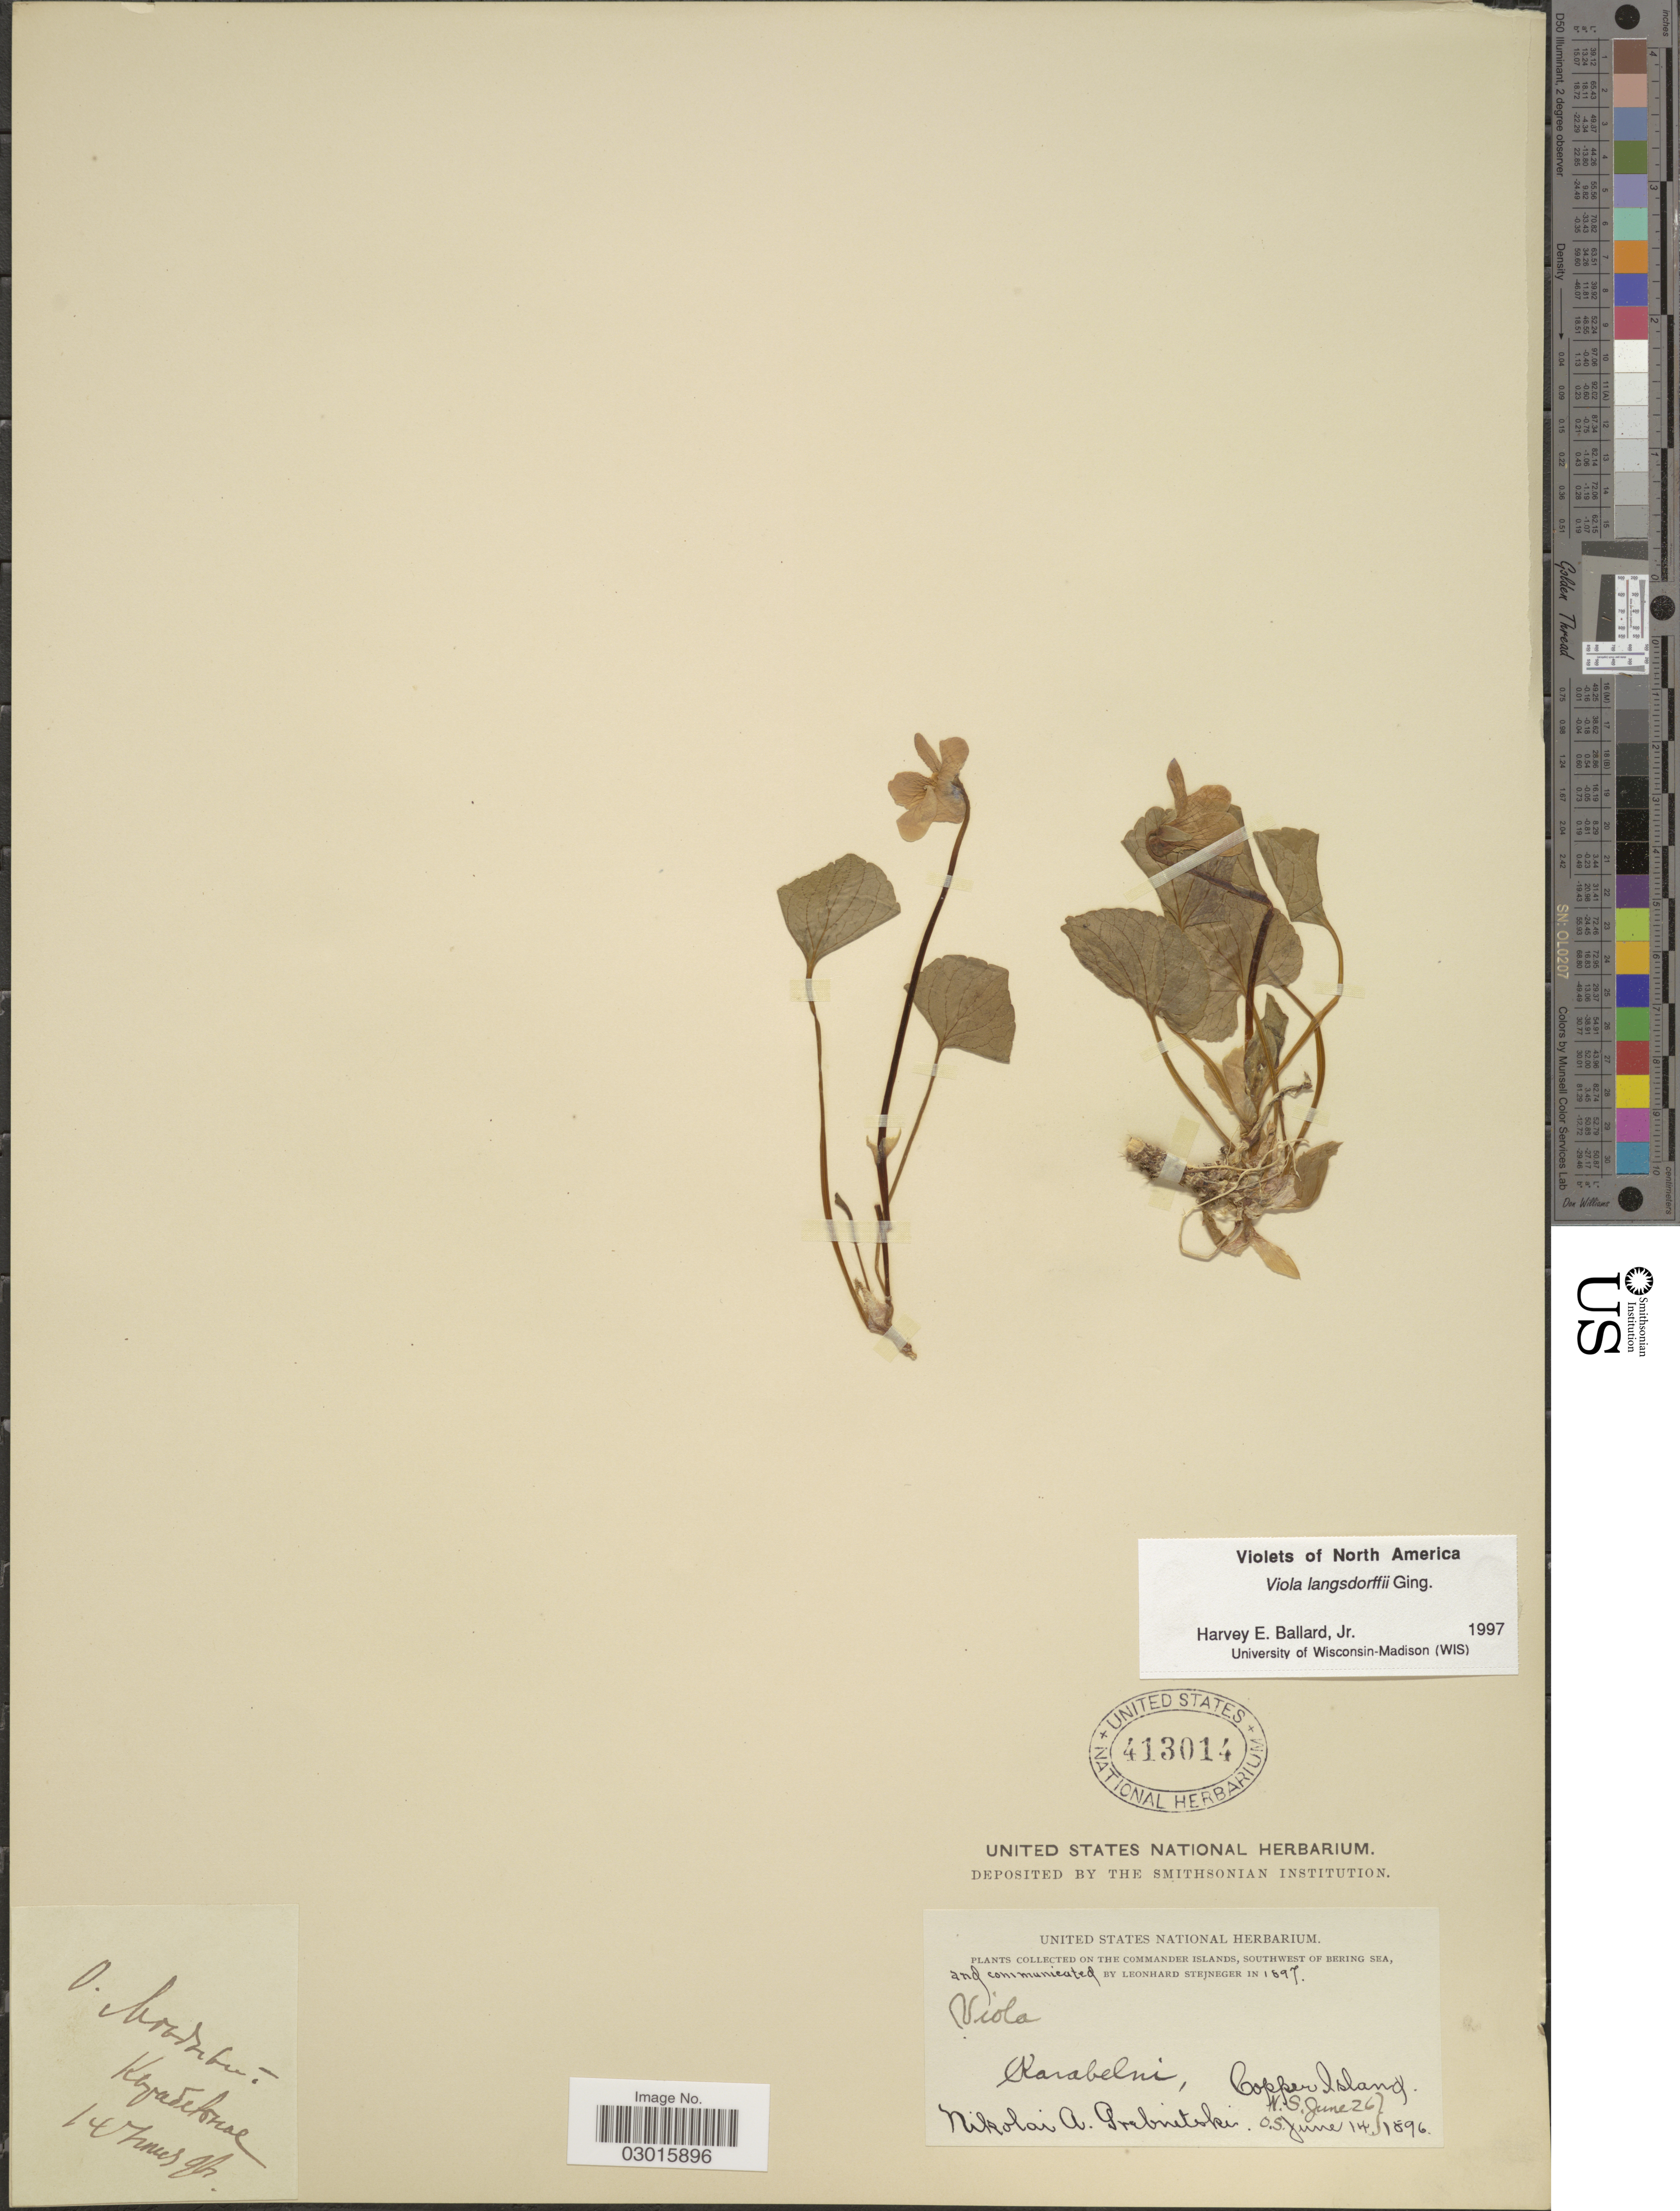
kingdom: Plantae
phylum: Tracheophyta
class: Magnoliopsida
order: Malpighiales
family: Violaceae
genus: Viola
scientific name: Viola langsdorffii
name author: Fisch. ex Ging.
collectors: N. Grebritski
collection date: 1896-06-14/1896-06-26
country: Russian Federation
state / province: Kamchatka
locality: On the Commander Islands, Southwest of Bering Sea, Karabelni, Copper Island.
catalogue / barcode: US 413014